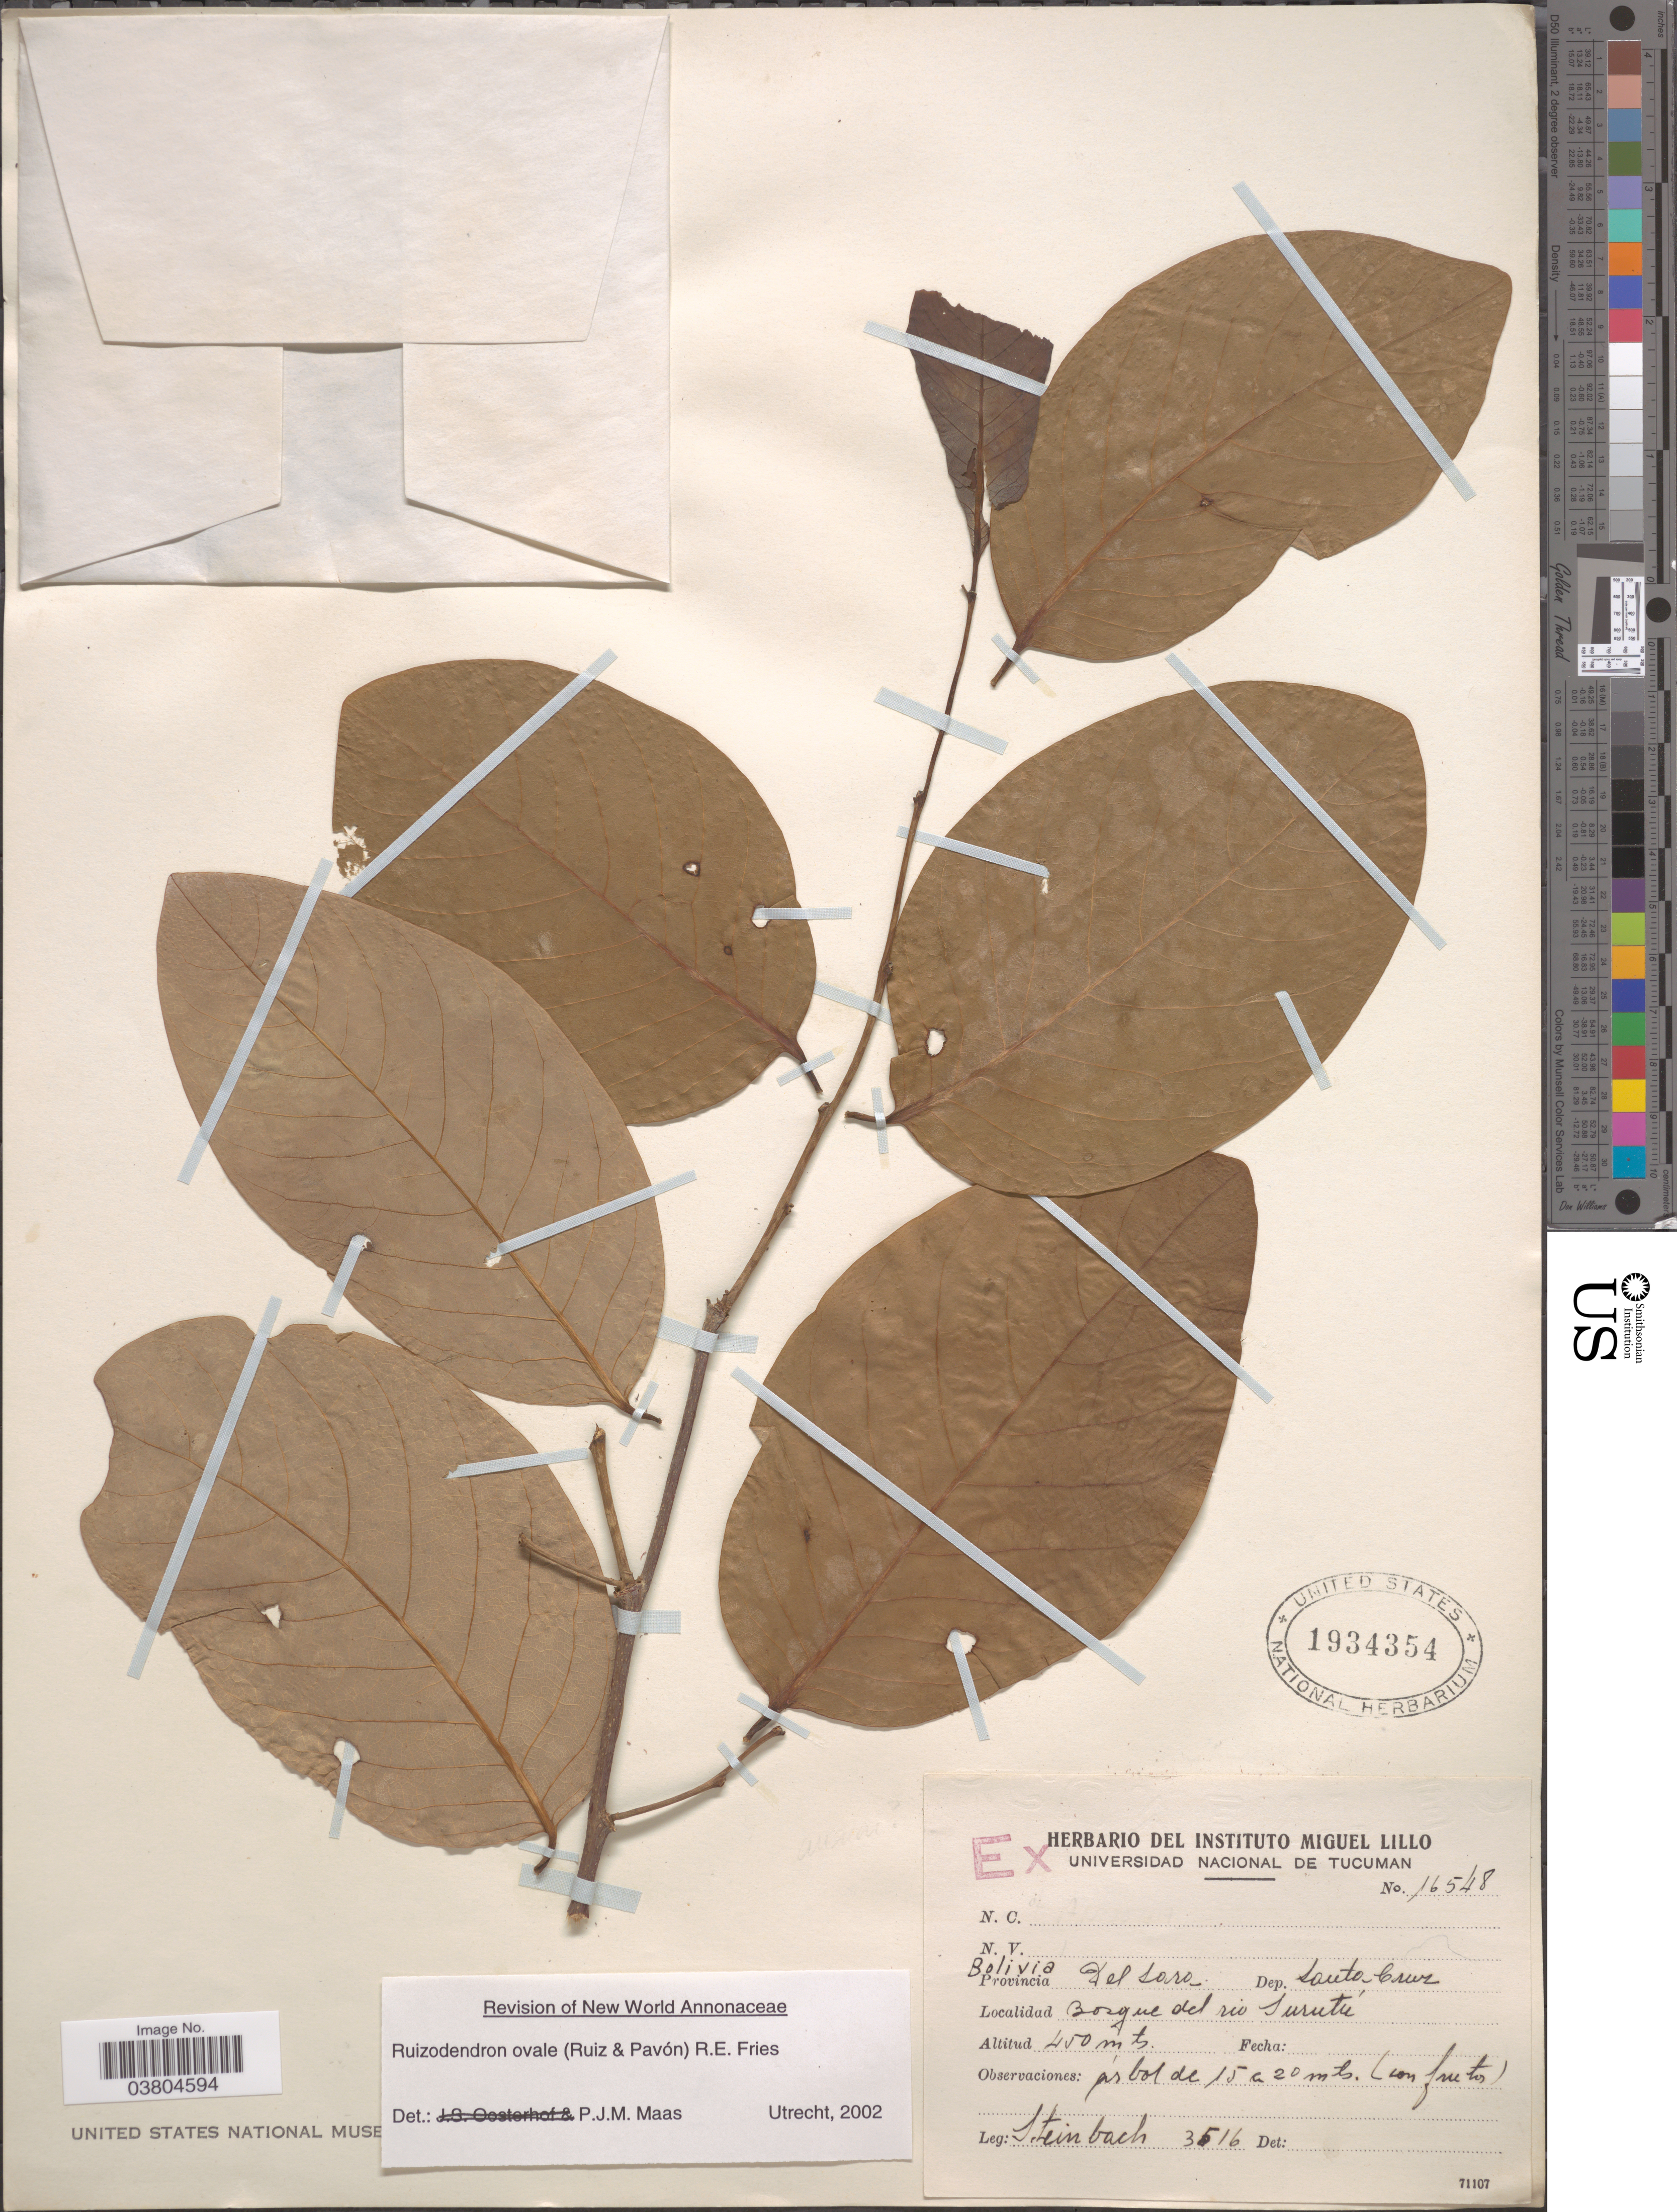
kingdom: Plantae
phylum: Tracheophyta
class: Magnoliopsida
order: Magnoliales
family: Annonaceae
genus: Ruizodendron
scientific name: Ruizodendron ovale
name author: (Ruiz & Pav.) R.E. Fr.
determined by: Maas, P. J. M.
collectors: Steinbach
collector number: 3516/16548?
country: Bolivia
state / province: Santa Cruz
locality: Provincia del Toro. Dep. Santa Cruz.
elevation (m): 450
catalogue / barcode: US 1934354